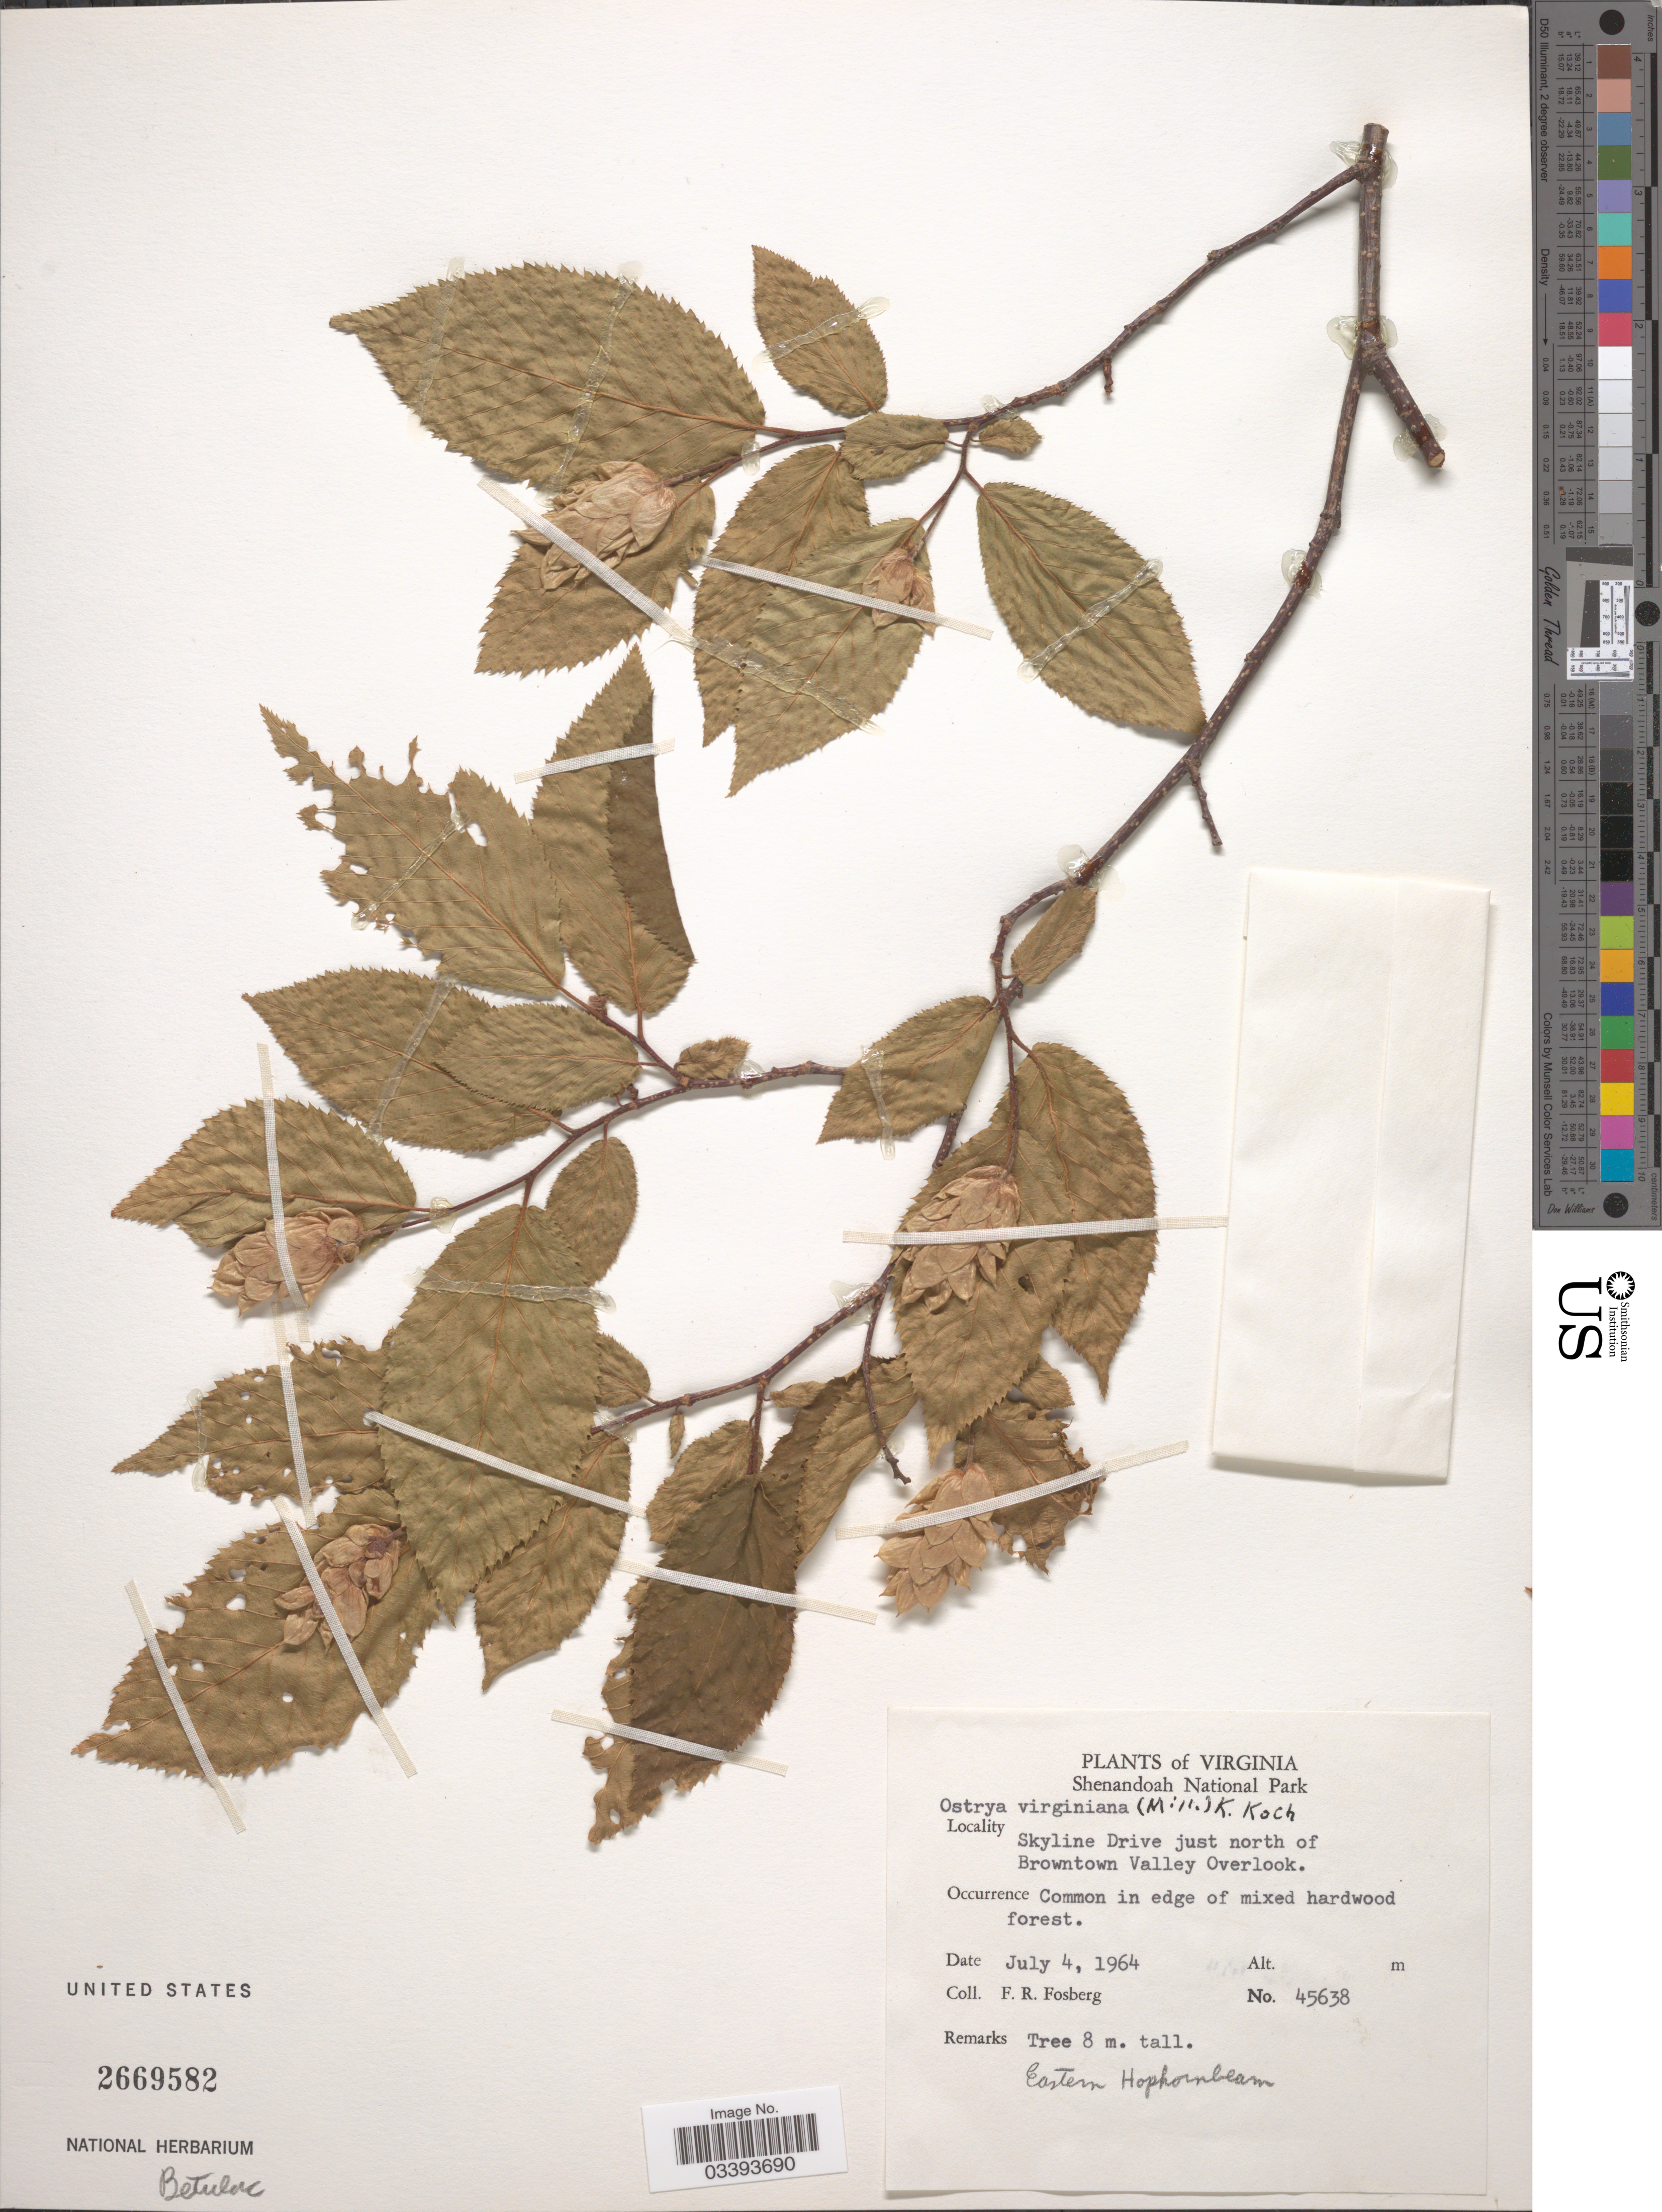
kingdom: Plantae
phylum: Tracheophyta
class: Magnoliopsida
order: Fagales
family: Betulaceae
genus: Ostrya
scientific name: Ostrya virginiana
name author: (Mill.) K. Koch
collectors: F. R. Fosberg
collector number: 45638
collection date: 1964-07-04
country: United States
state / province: Virginia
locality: Shenandoah National Park. Skyline Drive just north of Browntown Valley Overlook.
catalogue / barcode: US 2669582